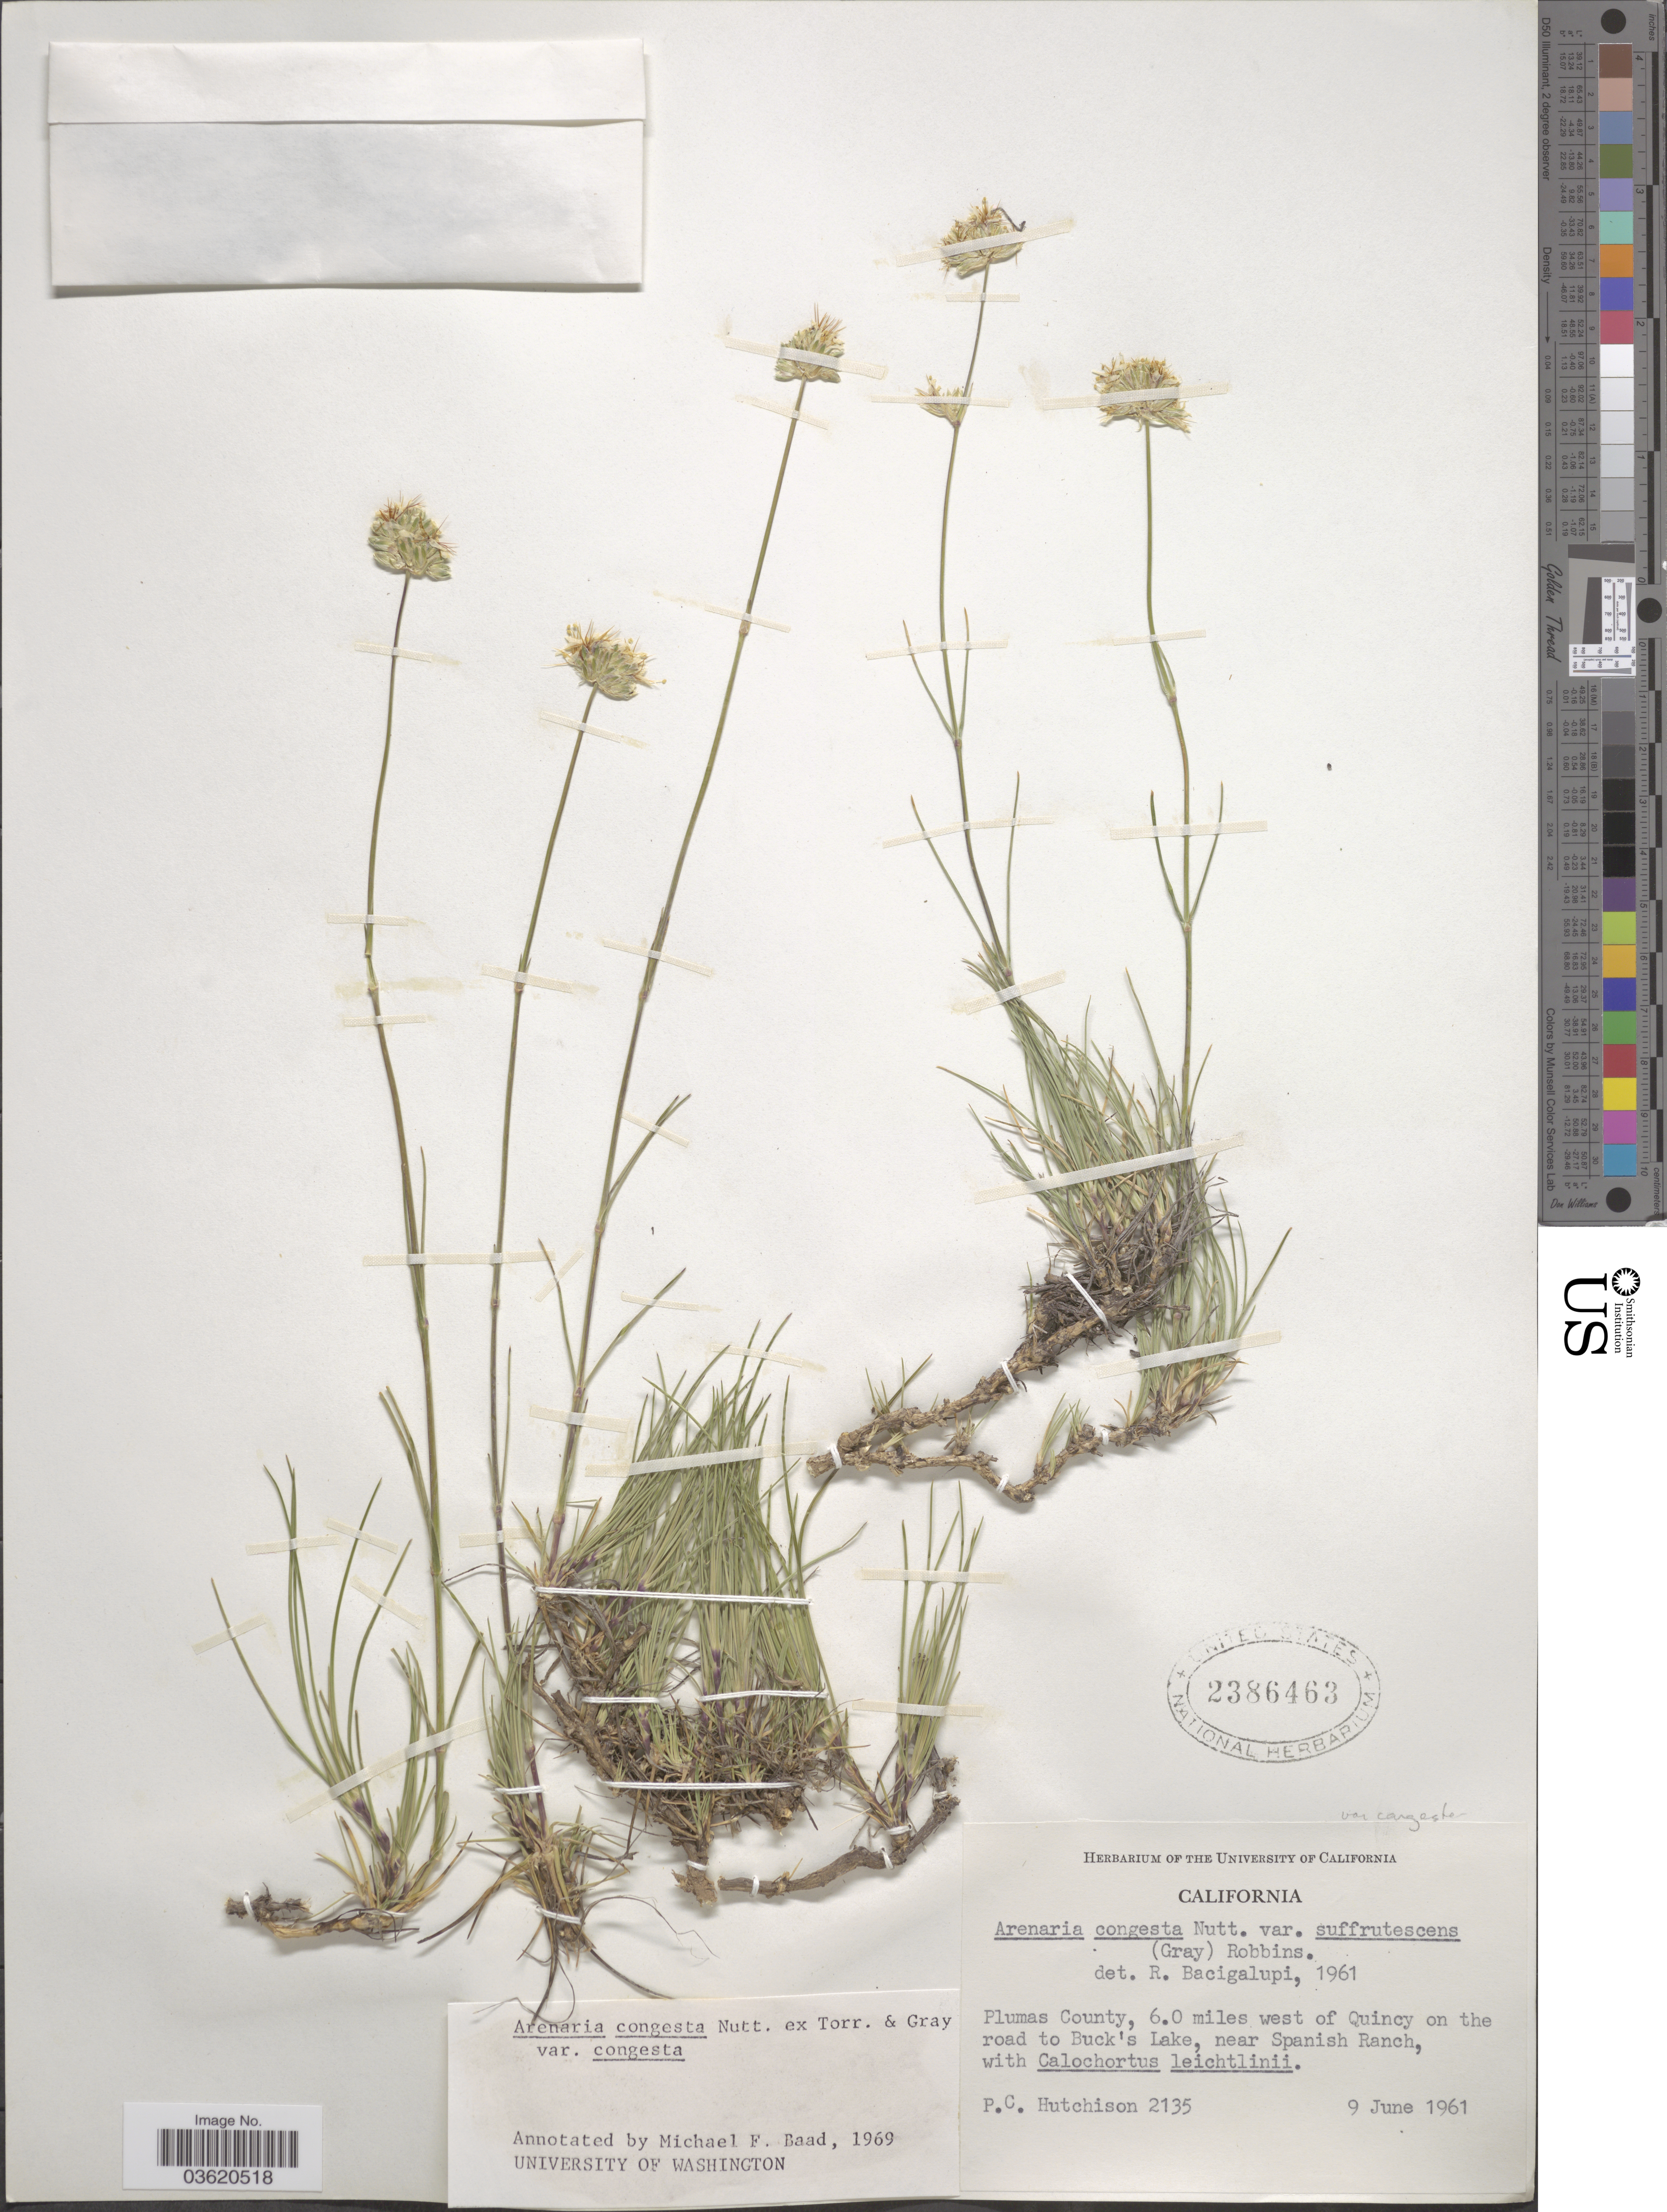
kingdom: Plantae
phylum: Tracheophyta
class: Magnoliopsida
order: Caryophyllales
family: Caryophyllaceae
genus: Eremogone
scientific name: Eremogone congesta var. congesta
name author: (Nutt.) Ikonn.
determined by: Strong, Mark T., (BOT), Smithsonian Institution - National Museum of Natural History (UNITED STATES)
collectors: P. C. Hutchison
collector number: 2135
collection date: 1961-06-09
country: United States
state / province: California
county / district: Plumas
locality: Plumas County, 6.0 miles west of Quincy on the road to Buck's Lake, near Spanish Ranch.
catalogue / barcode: US 2386463